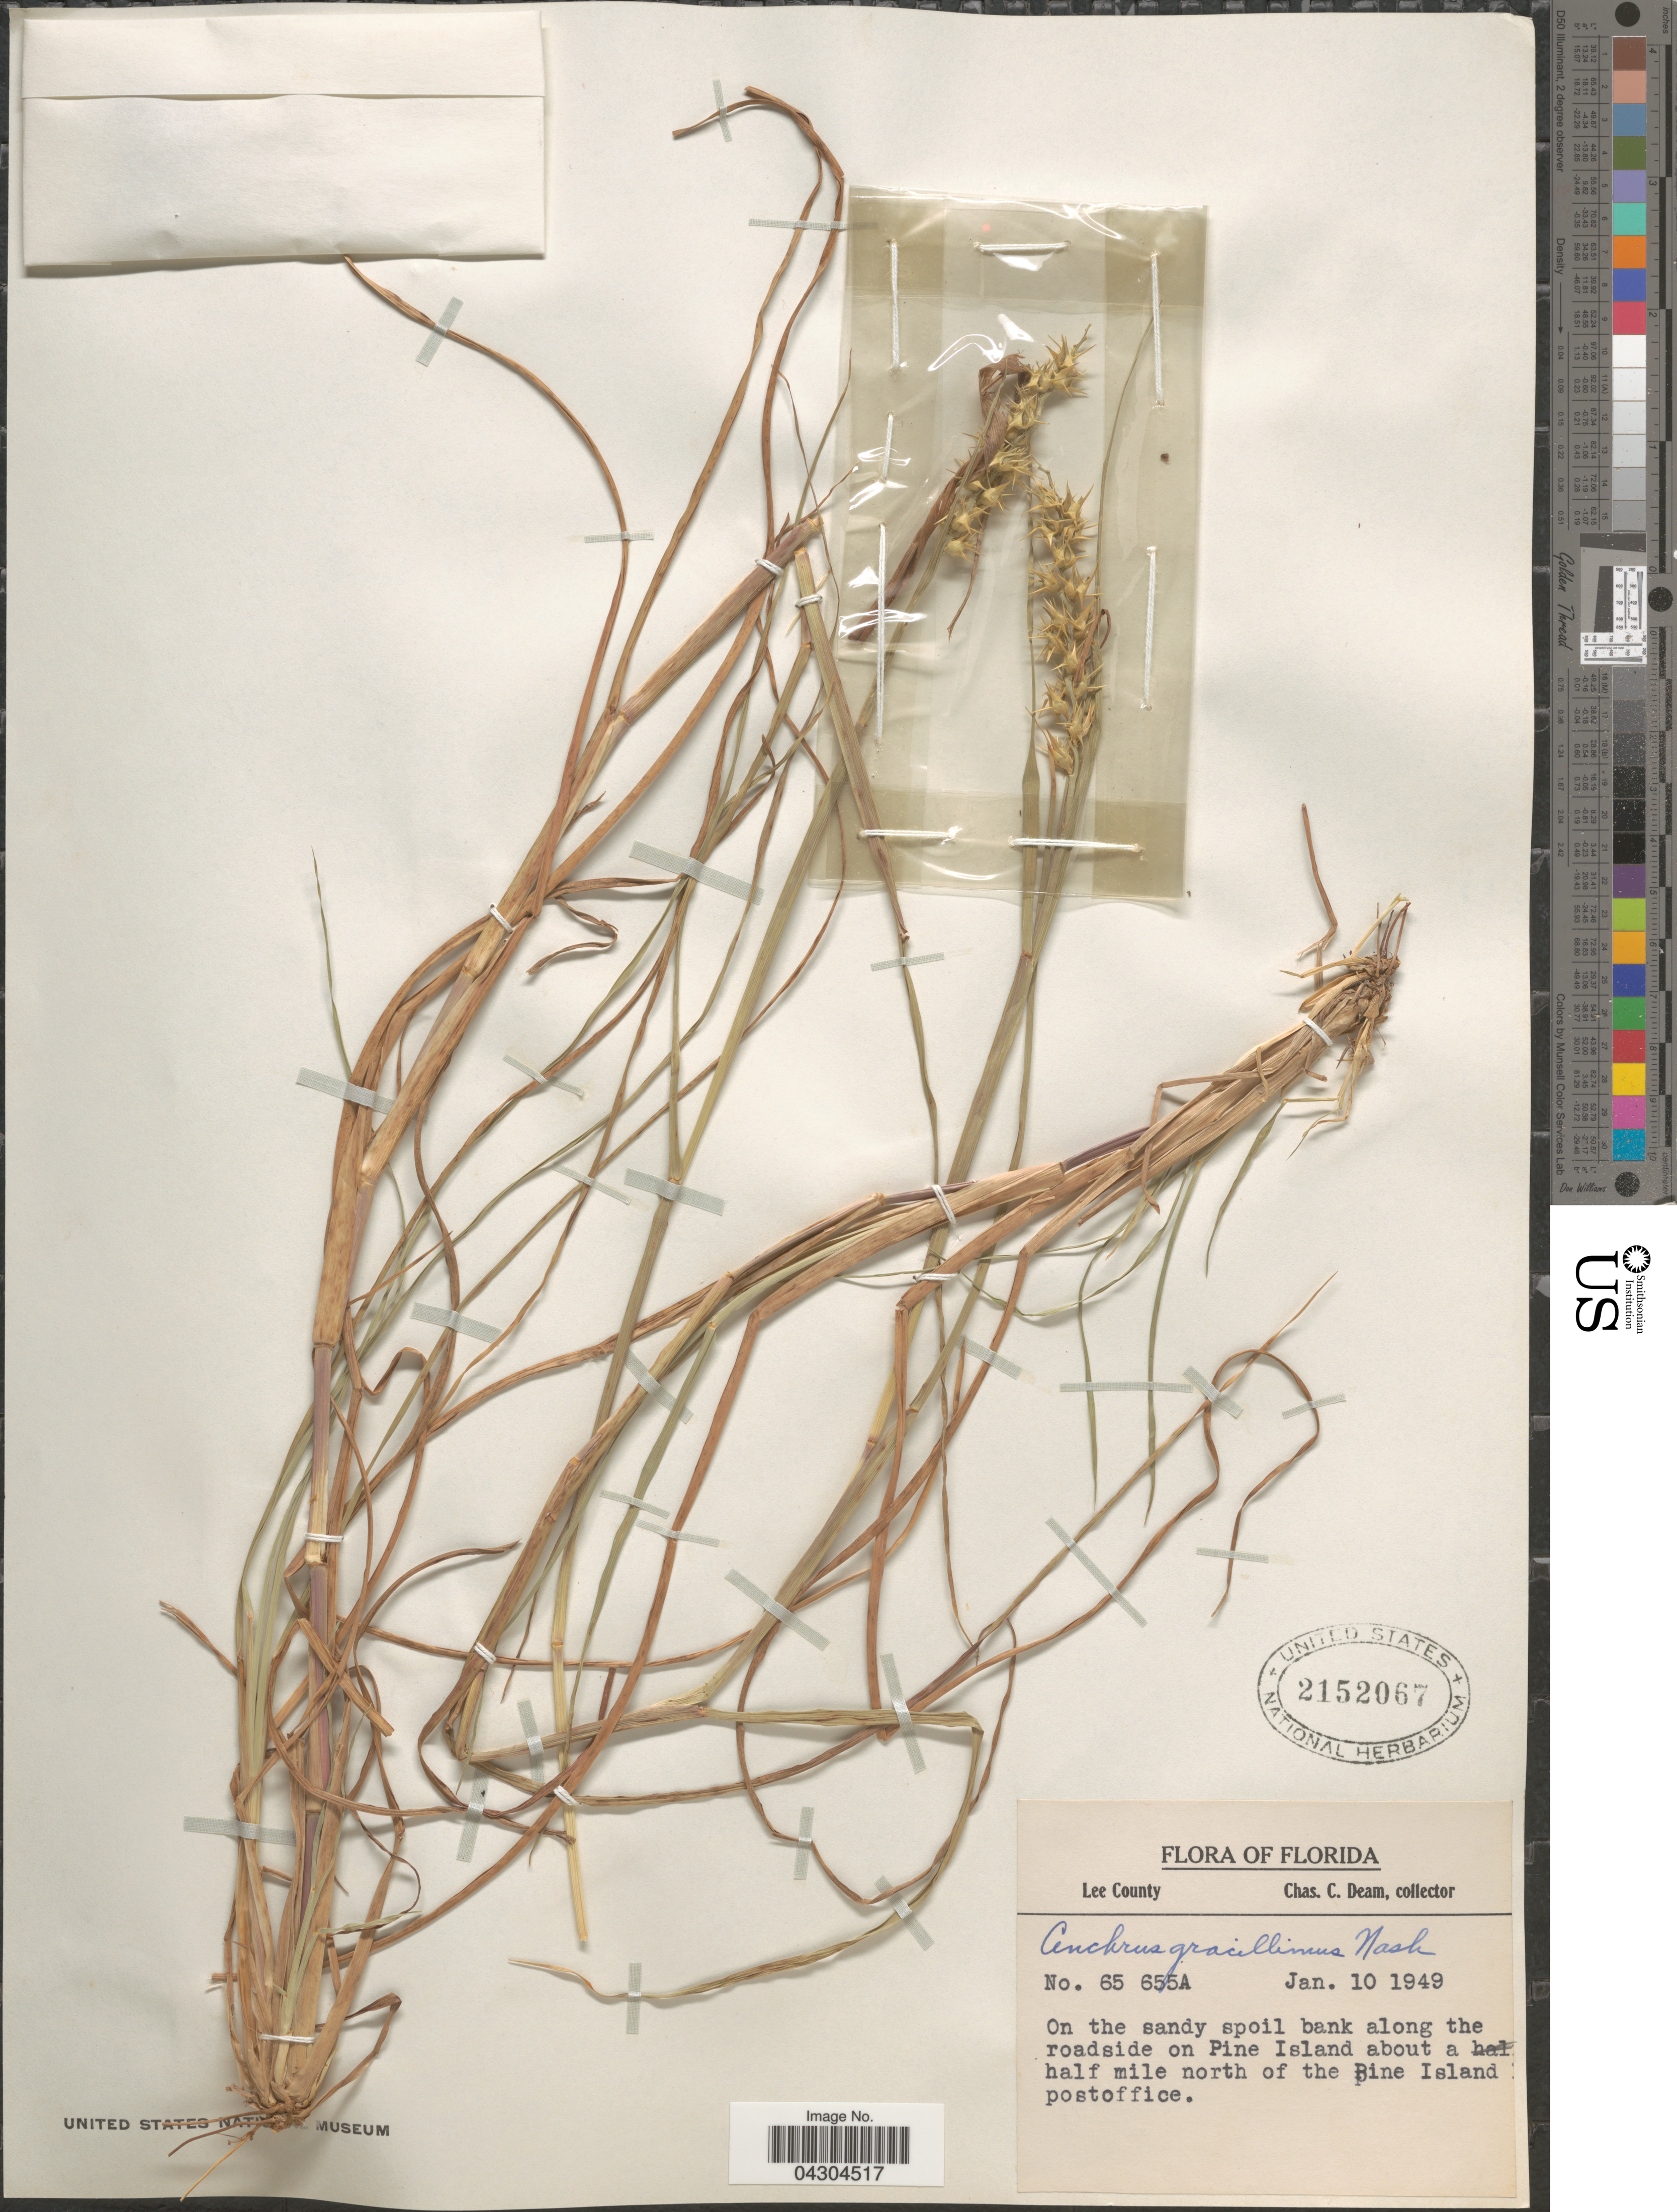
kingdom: Plantae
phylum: Tracheophyta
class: Liliopsida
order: Poales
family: Poaceae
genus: Cenchrus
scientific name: Cenchrus gracillimus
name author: Nash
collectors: C. C. Deam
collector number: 65 655A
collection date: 1949-01-10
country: United States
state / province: Florida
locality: Lee County. On the sandy spoil bank along the roadside on Pine Island about a half mile north of Pine Island postoffice.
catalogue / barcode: US 2152067